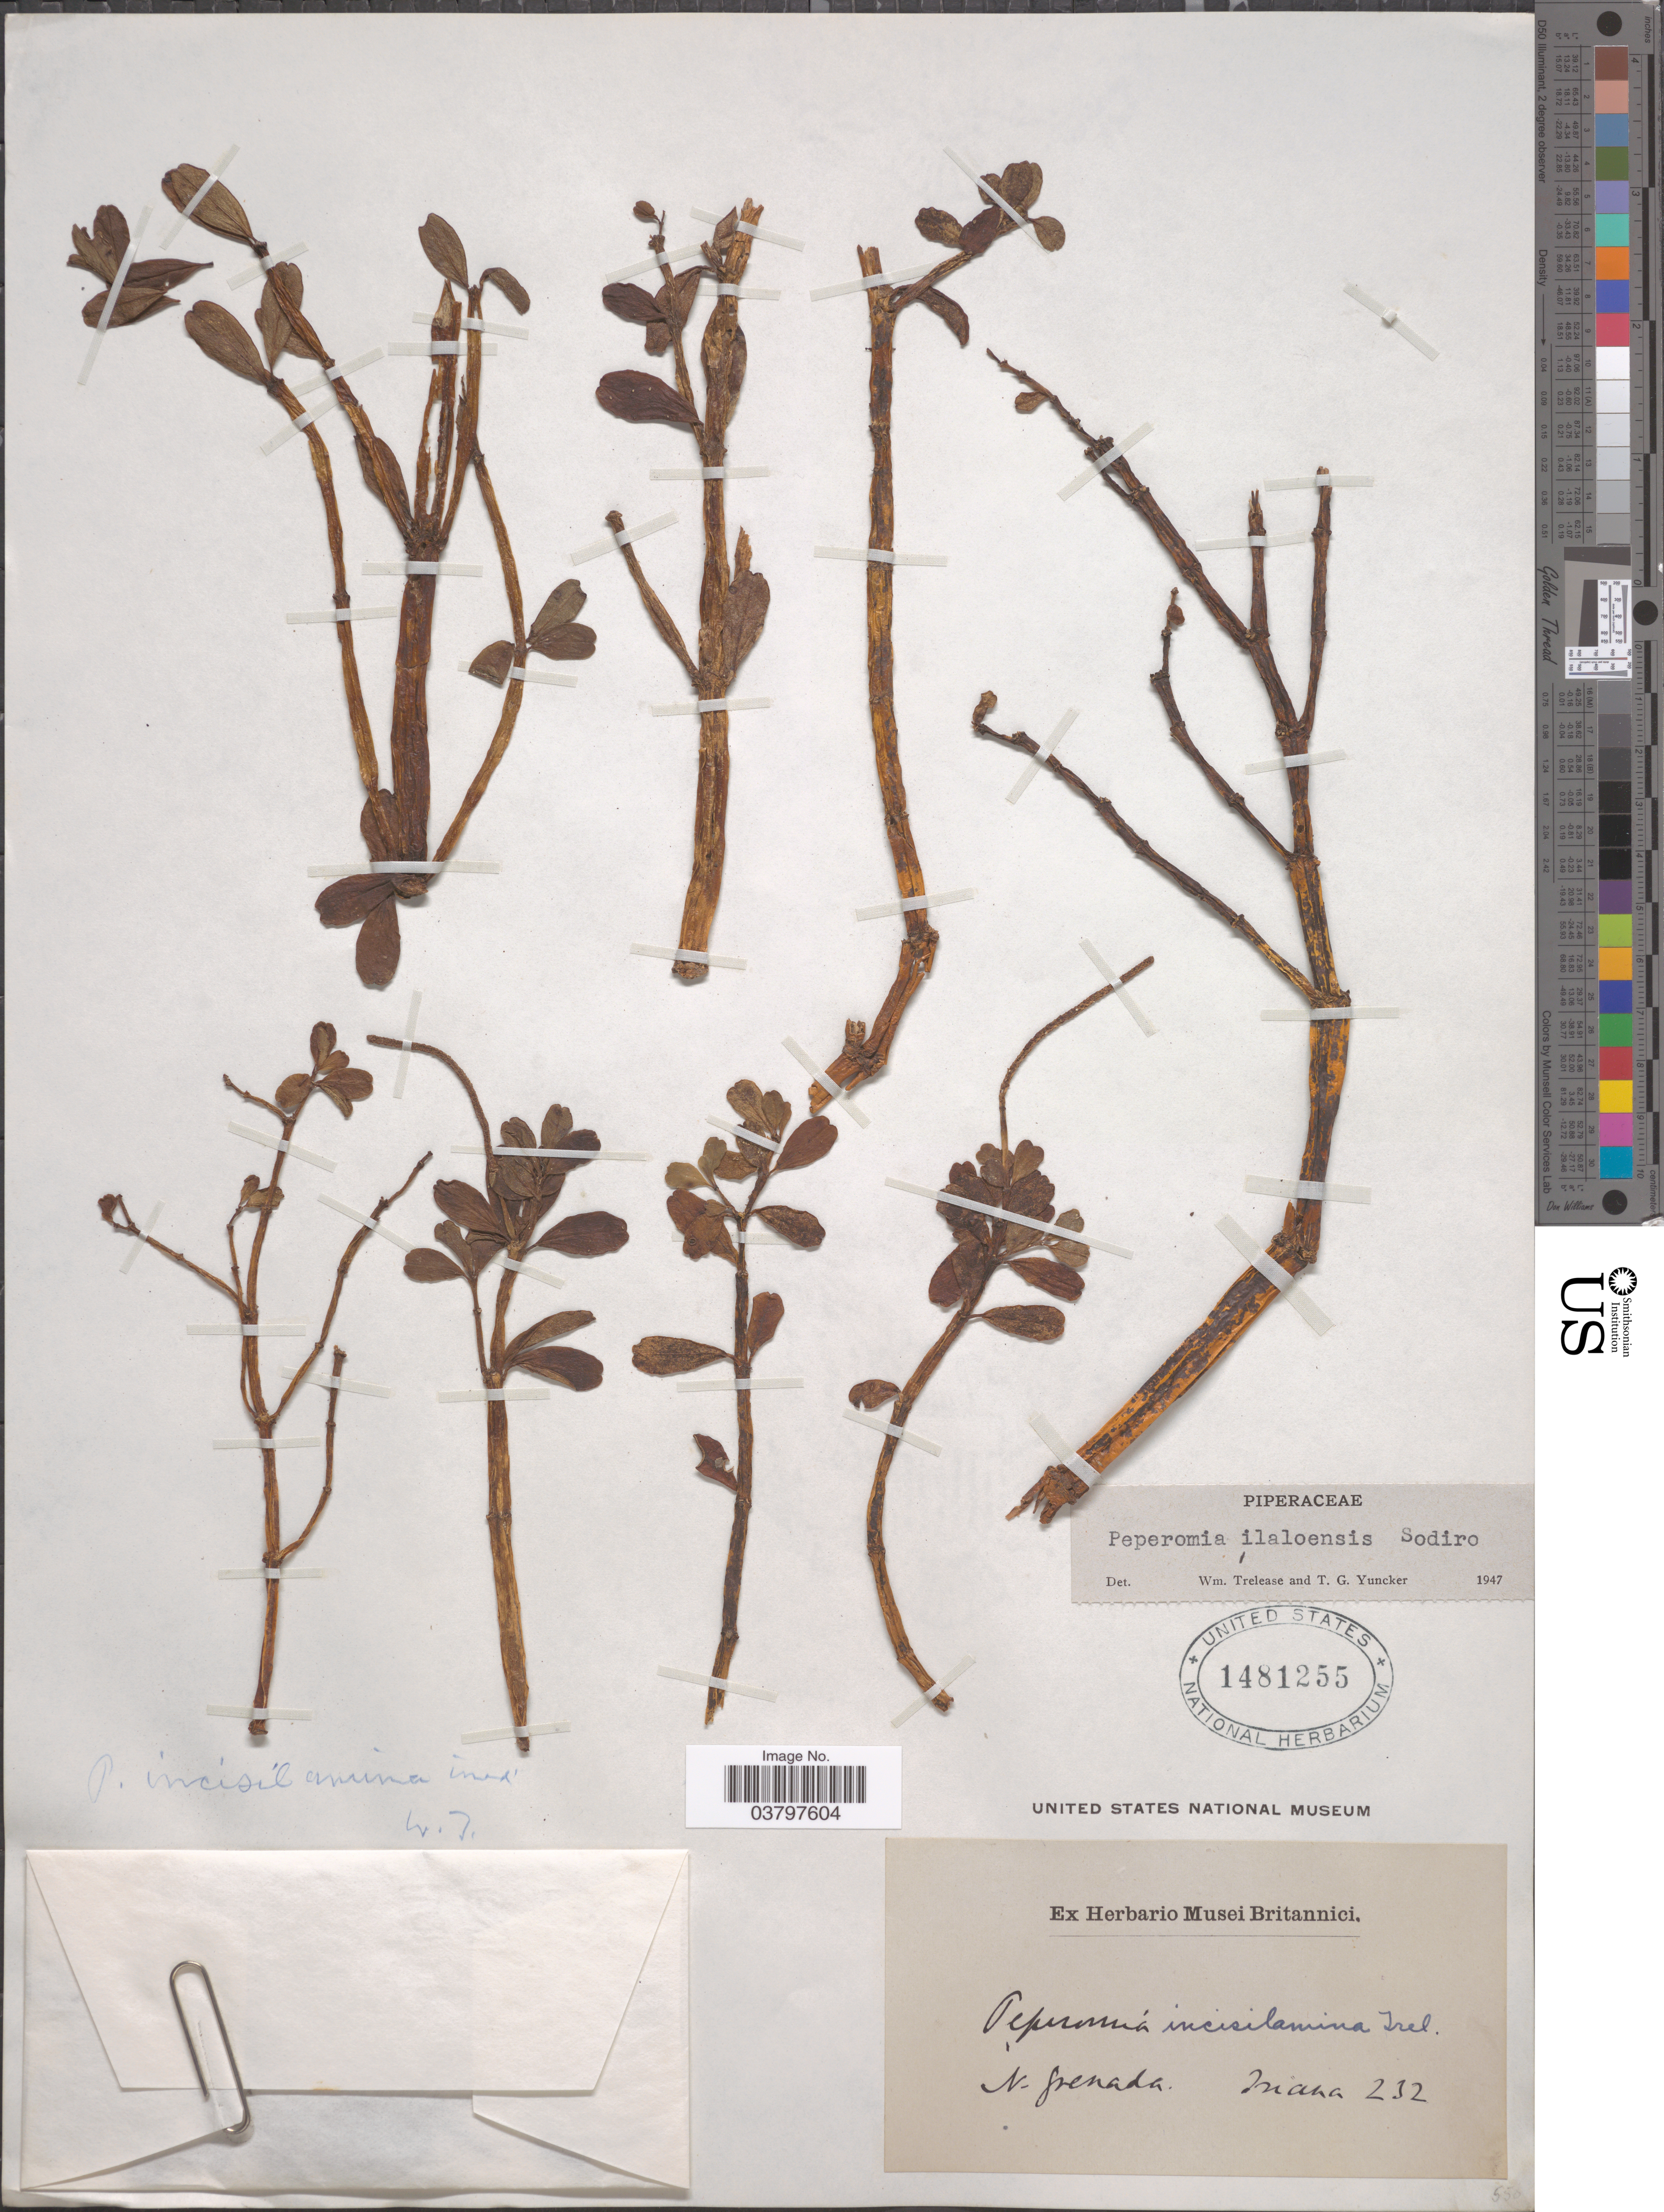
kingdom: Plantae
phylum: Tracheophyta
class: Magnoliopsida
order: Piperales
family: Piperaceae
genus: Peperomia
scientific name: Peperomia ilaloensis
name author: Sodiro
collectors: Triana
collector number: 232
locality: N. Grenada.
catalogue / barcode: US 1481255